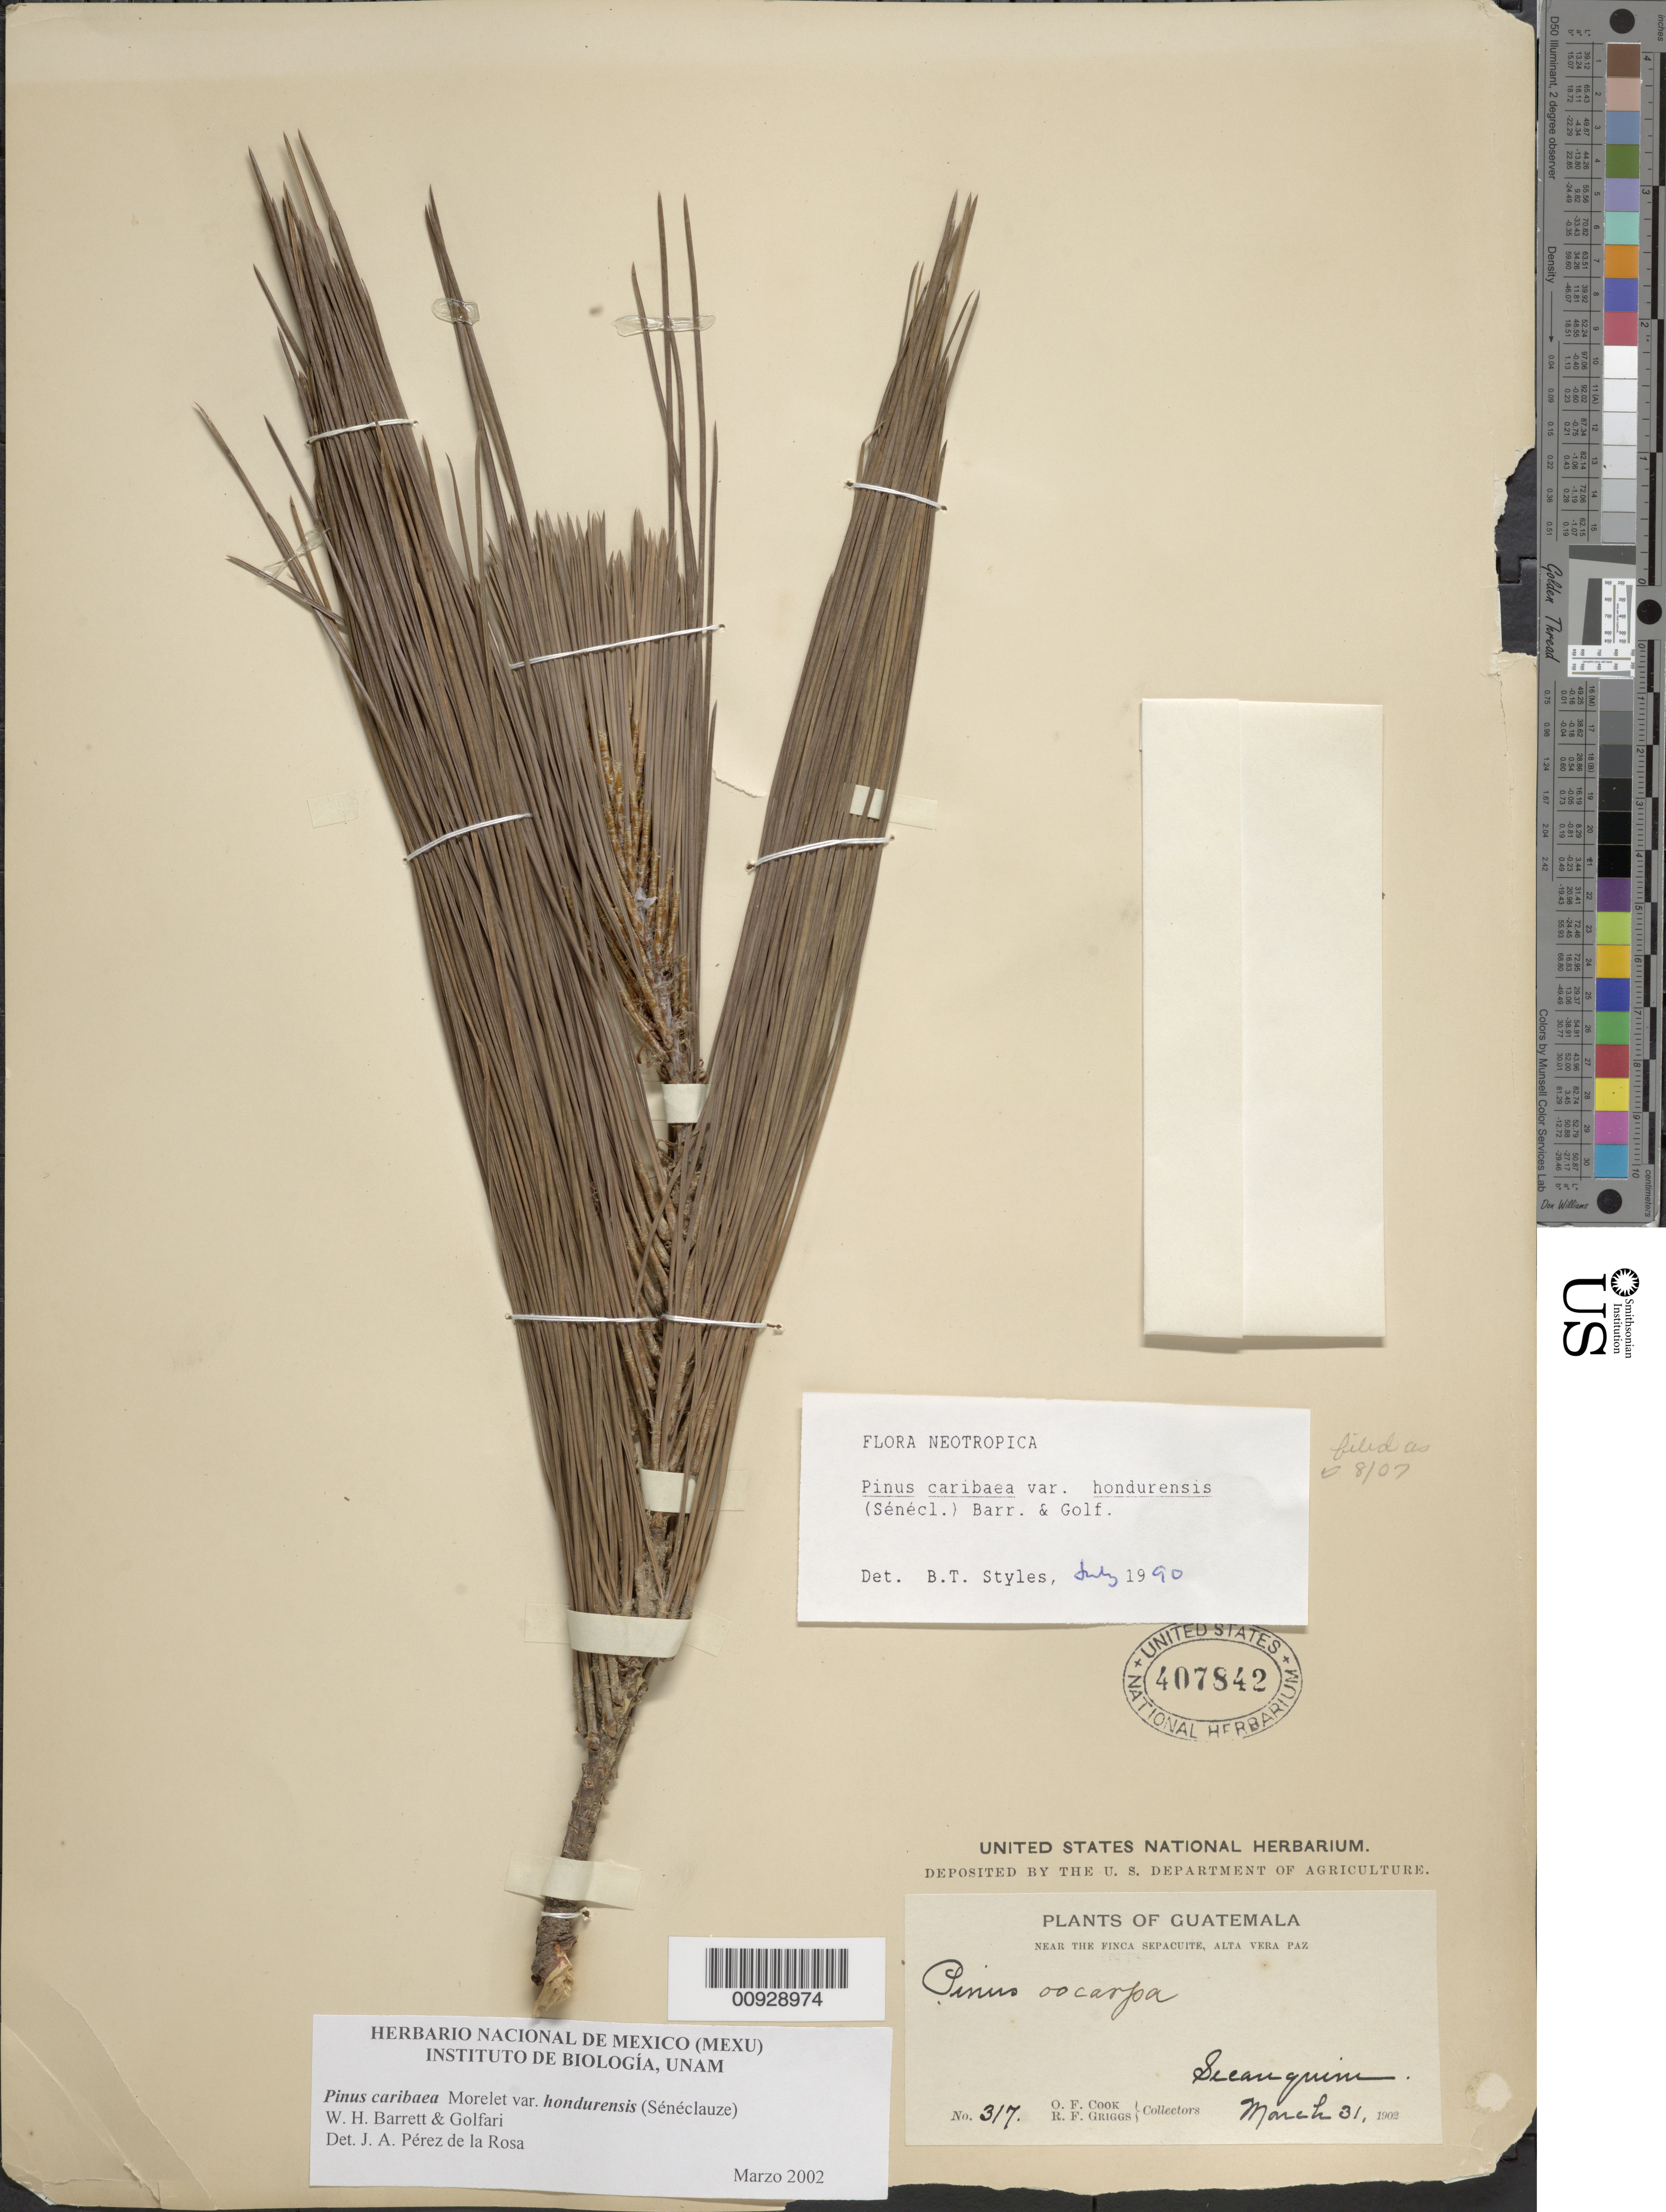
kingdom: Plantae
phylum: Tracheophyta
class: Pinopsida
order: Pinales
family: Pinaceae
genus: Pinus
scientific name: Pinus caribaea var. hondurensis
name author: (Sénécl.) W.H.G. Barrett & Golfari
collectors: O. F. Cook & R. F. Griggs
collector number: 317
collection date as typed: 31 Mar 1902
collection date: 1902-03-31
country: Guatemala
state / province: Alta Verapaz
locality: Secanquim. Near the Finca Sepacuite.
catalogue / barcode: US 407842